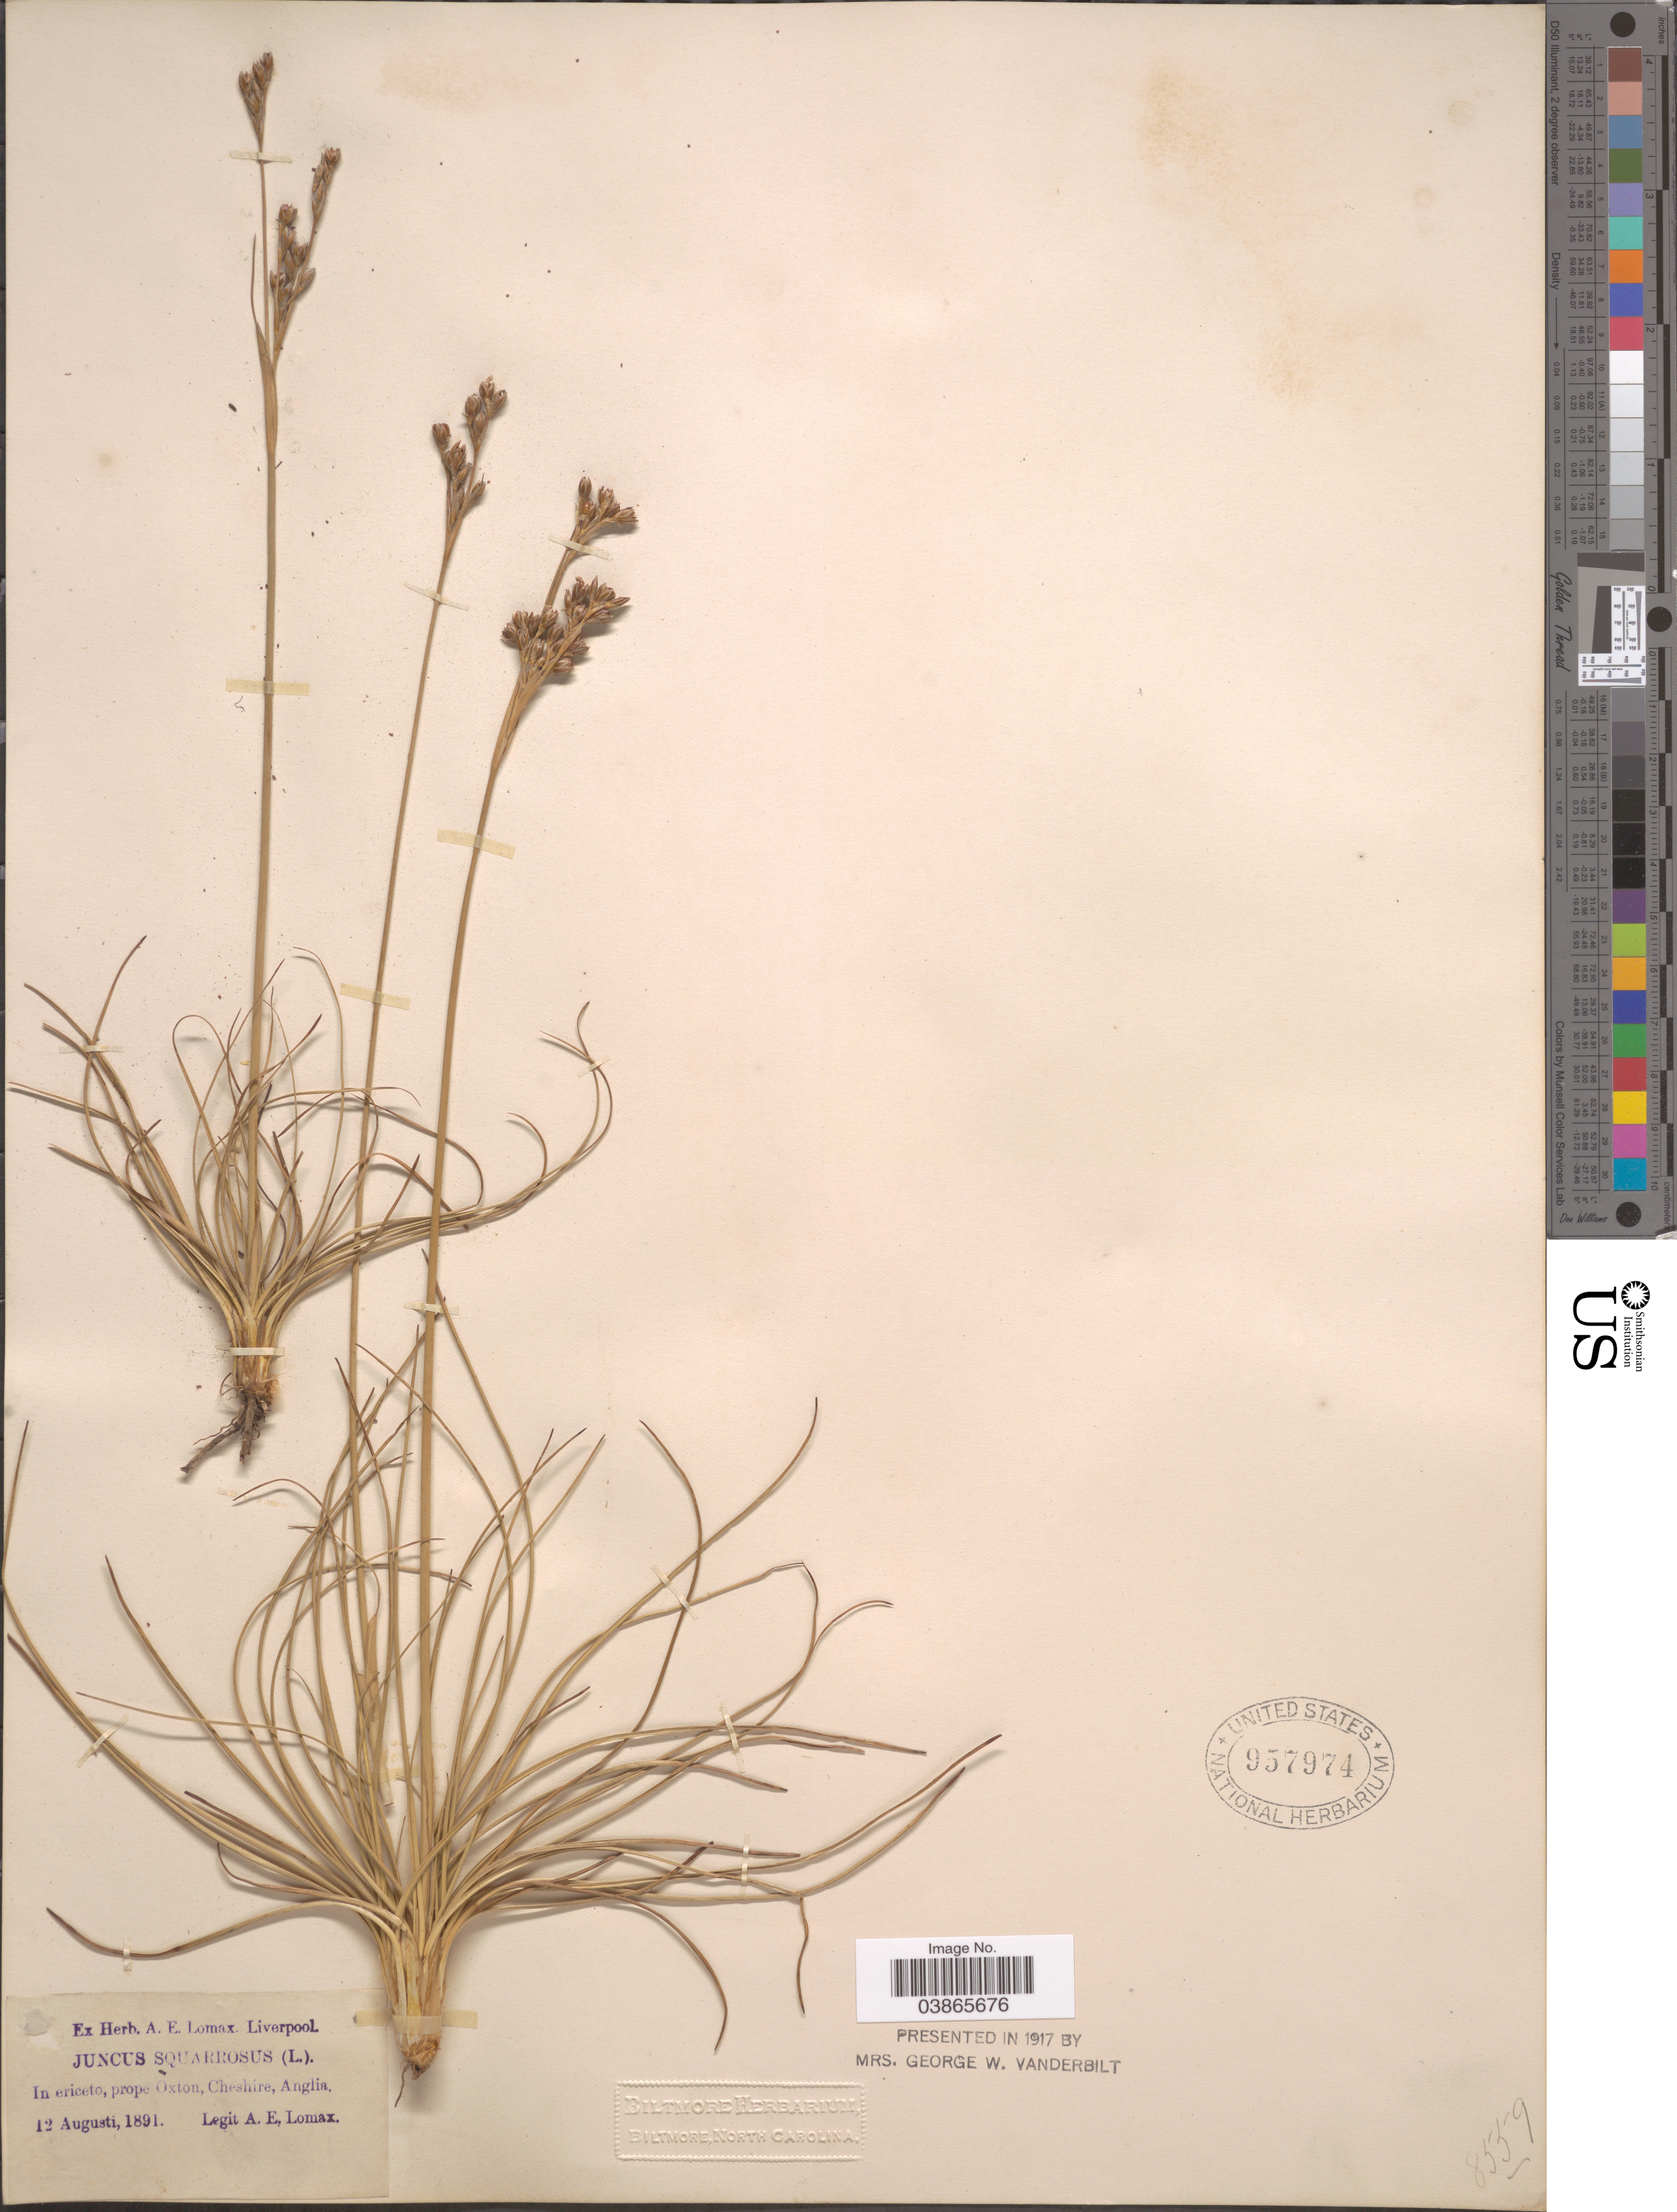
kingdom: Plantae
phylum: Tracheophyta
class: Liliopsida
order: Poales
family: Juncaceae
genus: Juncus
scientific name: Juncus squarrosus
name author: L.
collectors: A. Lomax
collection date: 1891-08-12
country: United Kingdom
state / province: England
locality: In ericeto, prope Oxton, Cheshire, Anglia.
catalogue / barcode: US 957974